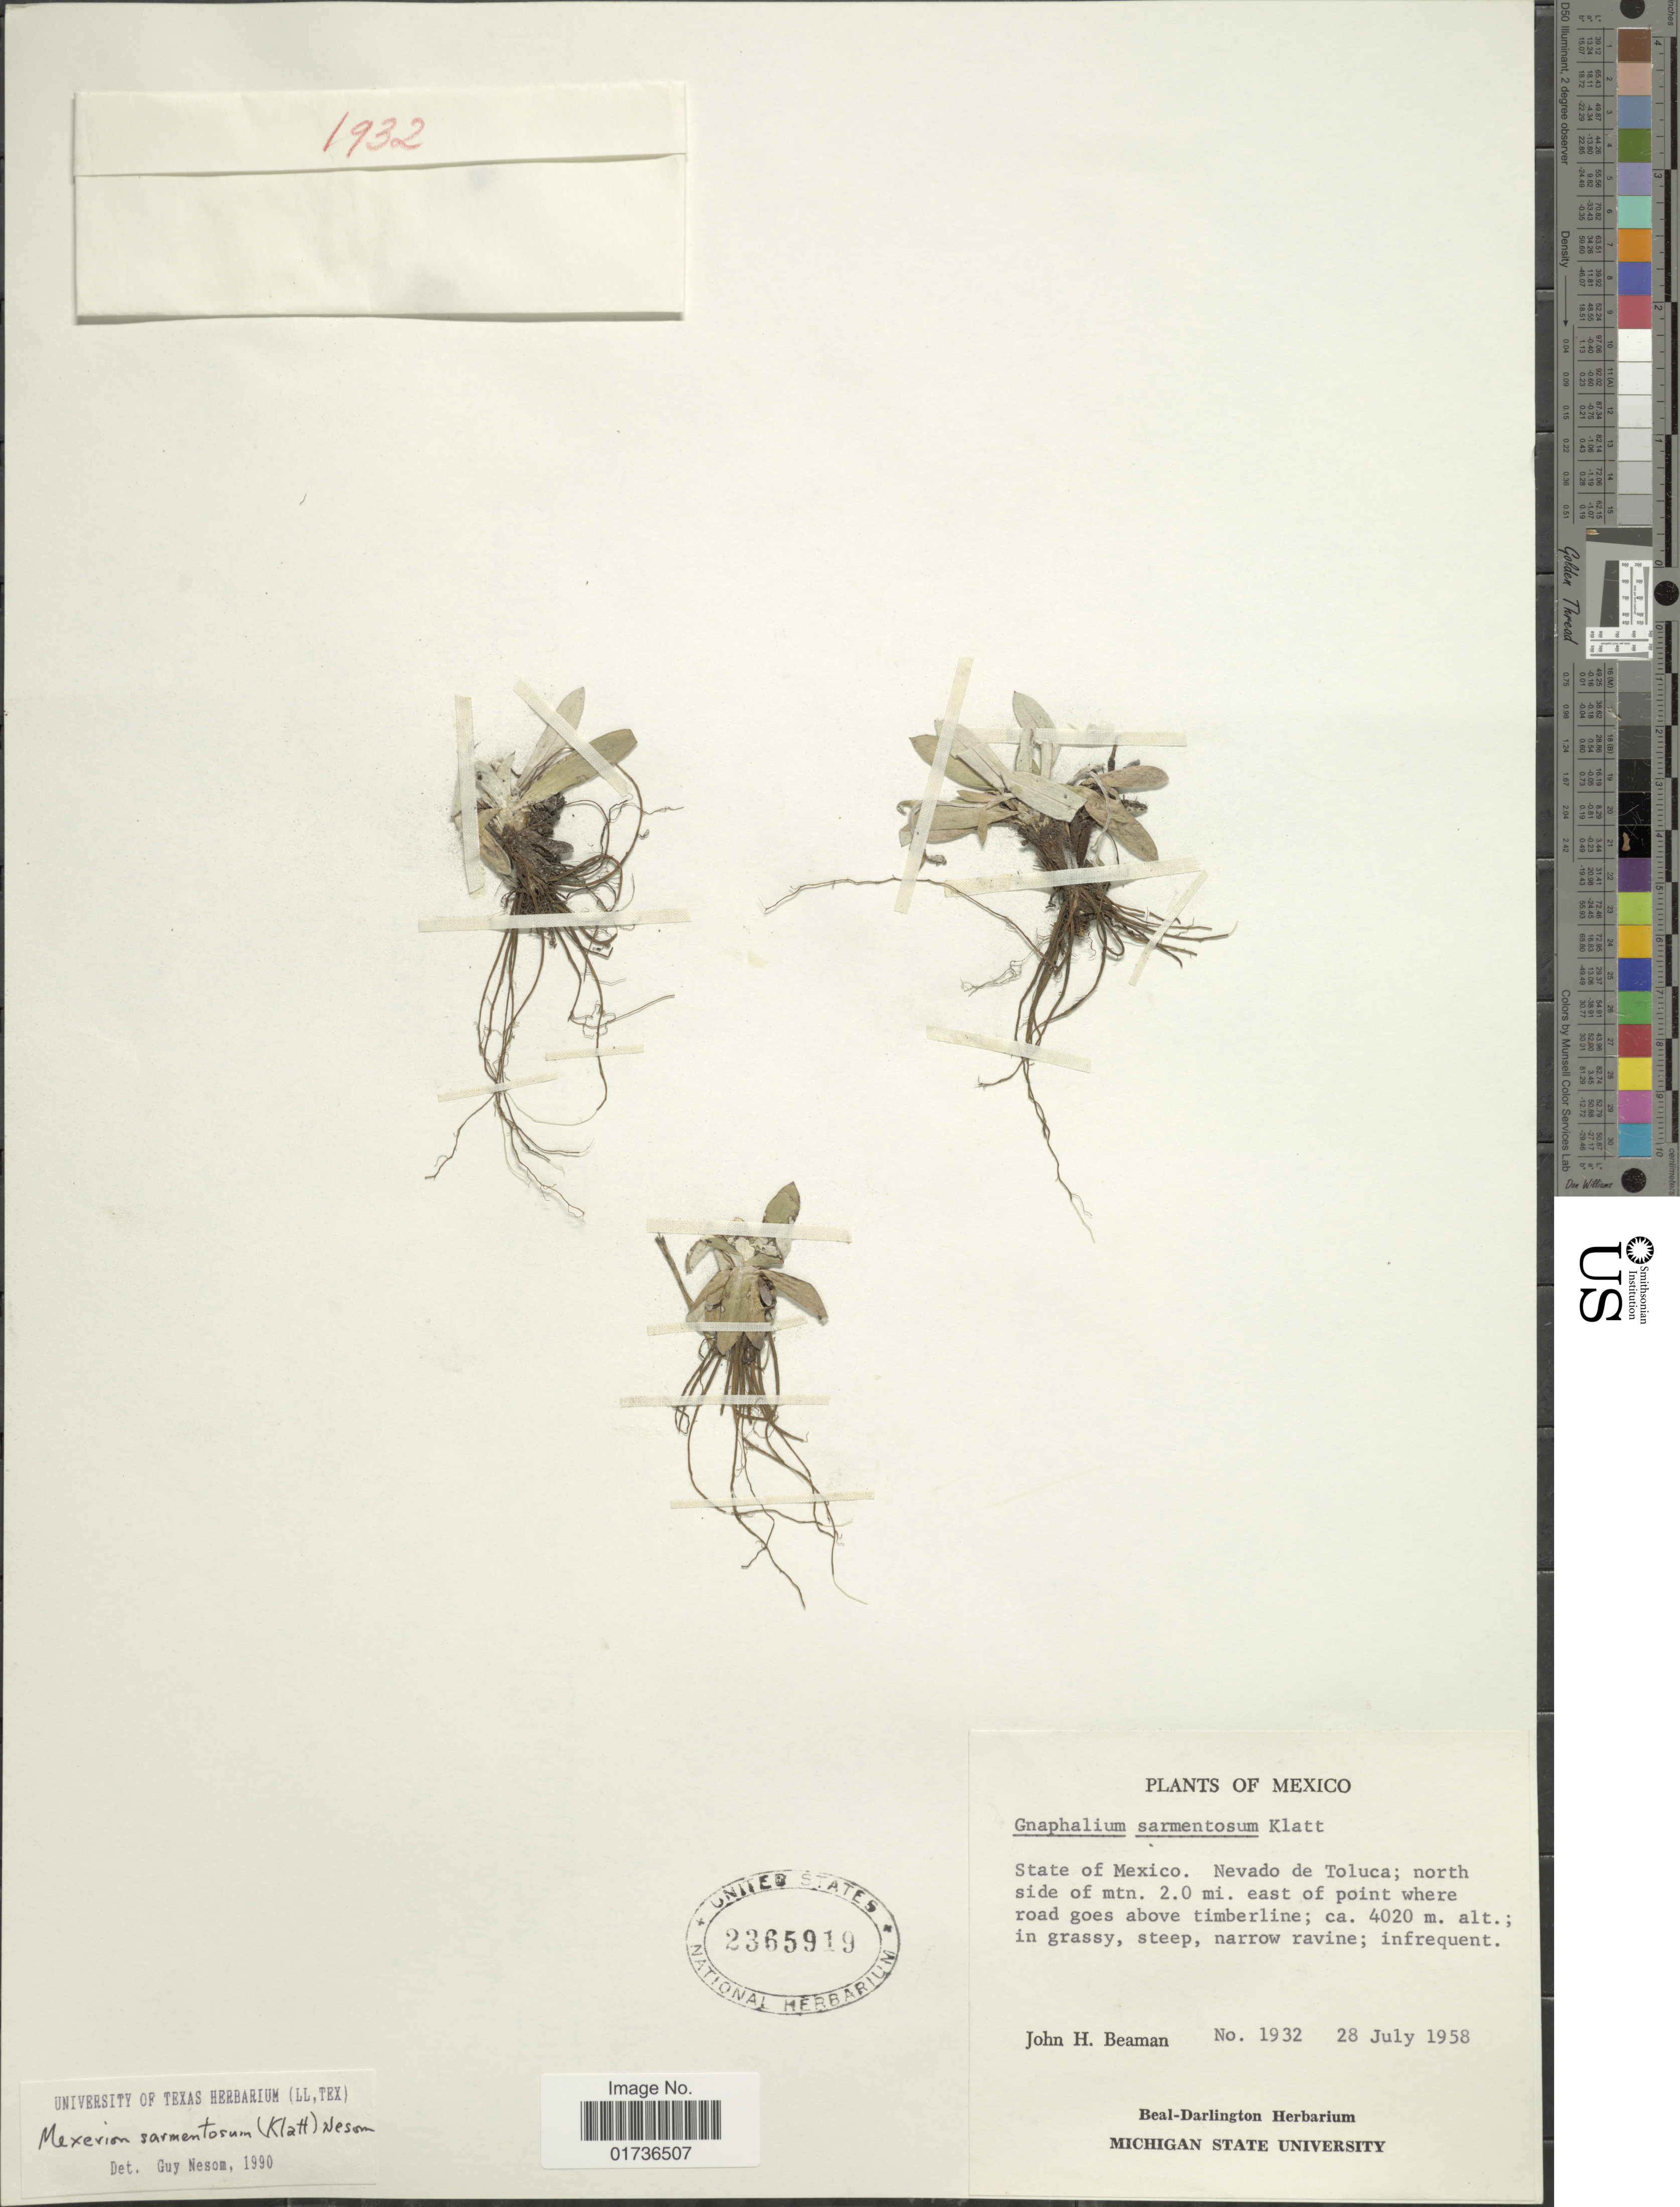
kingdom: Plantae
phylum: Tracheophyta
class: Magnoliopsida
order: Asterales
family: Asteraceae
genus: Mexerion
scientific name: Mexerion sarmentosum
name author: (Klatt) G.L. Nesom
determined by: Nesom, Guy L.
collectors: J. H. Beaman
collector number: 1932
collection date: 1958-07-28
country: Mexico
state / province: México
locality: Nevada de Toluca; north side of mtn. 2.0 mi east of point where road goes above timberline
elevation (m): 4020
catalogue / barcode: US 2365919